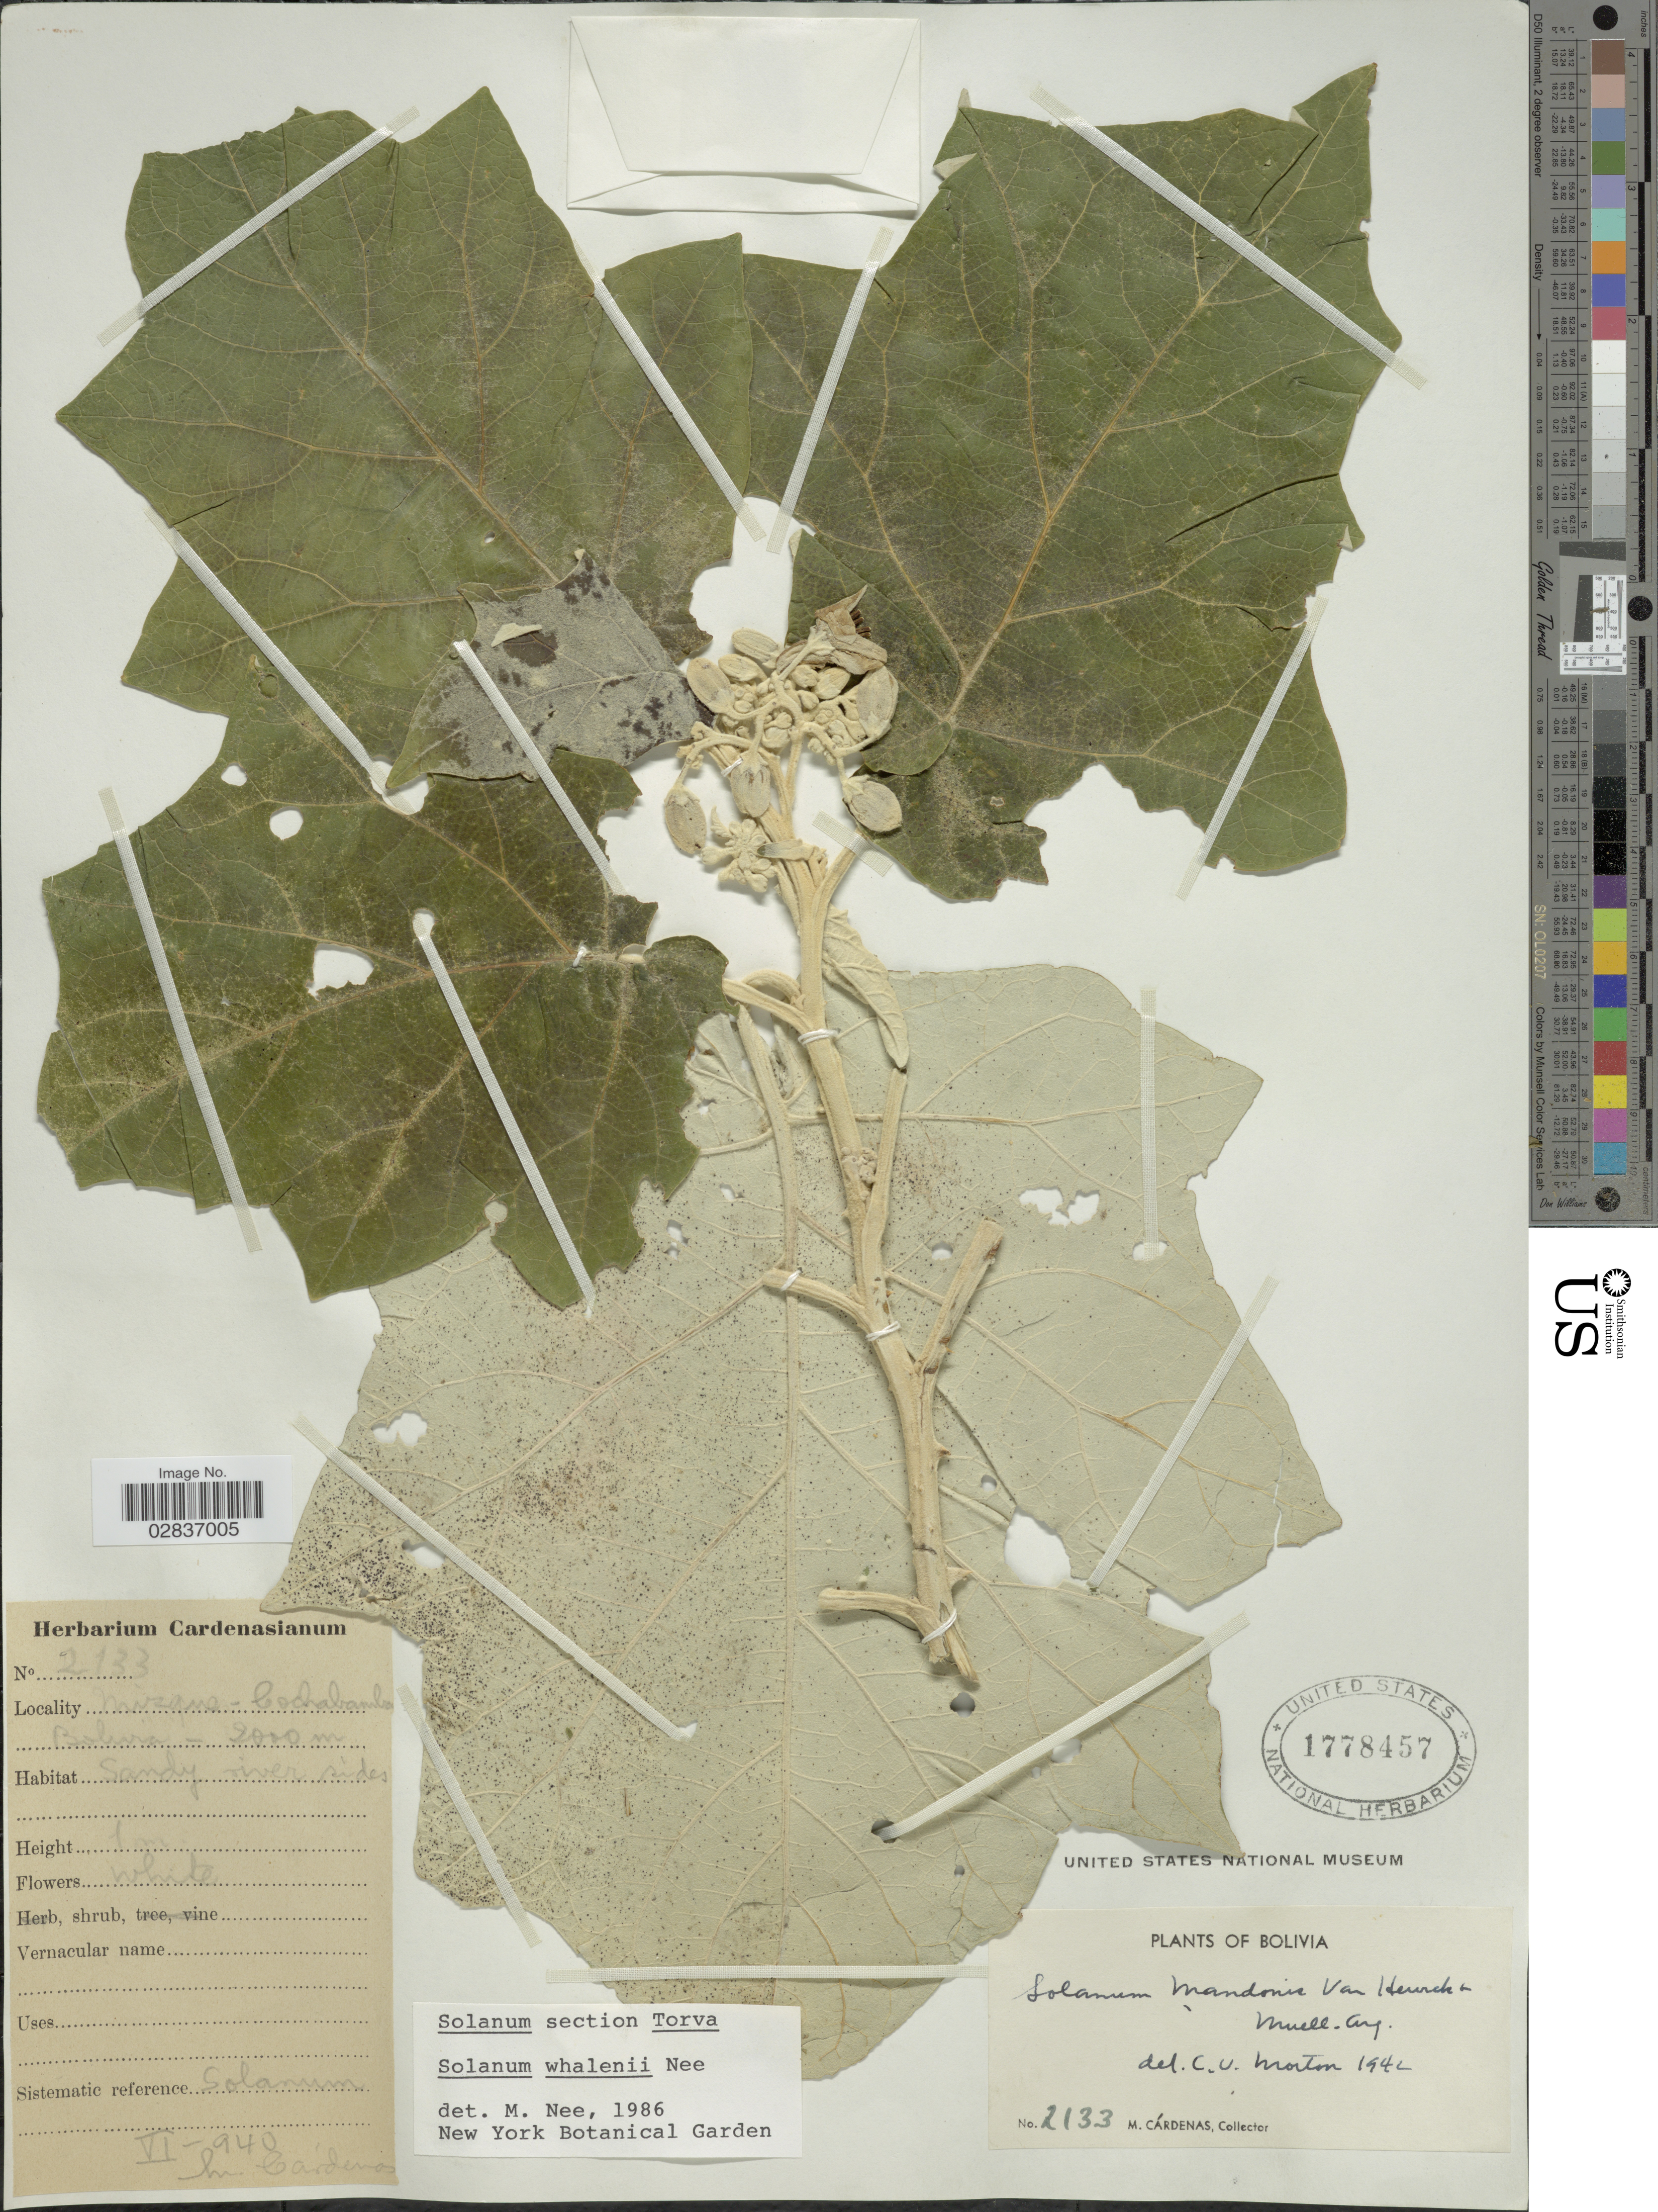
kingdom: Plantae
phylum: Tracheophyta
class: Magnoliopsida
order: Solanales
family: Solanaceae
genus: Solanum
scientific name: Solanum whalenii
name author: M. Nee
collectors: M. Cárdenas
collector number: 2133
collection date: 1940-06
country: Bolivia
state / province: Cochabamba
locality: Mizque.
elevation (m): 2000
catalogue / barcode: US 1778457